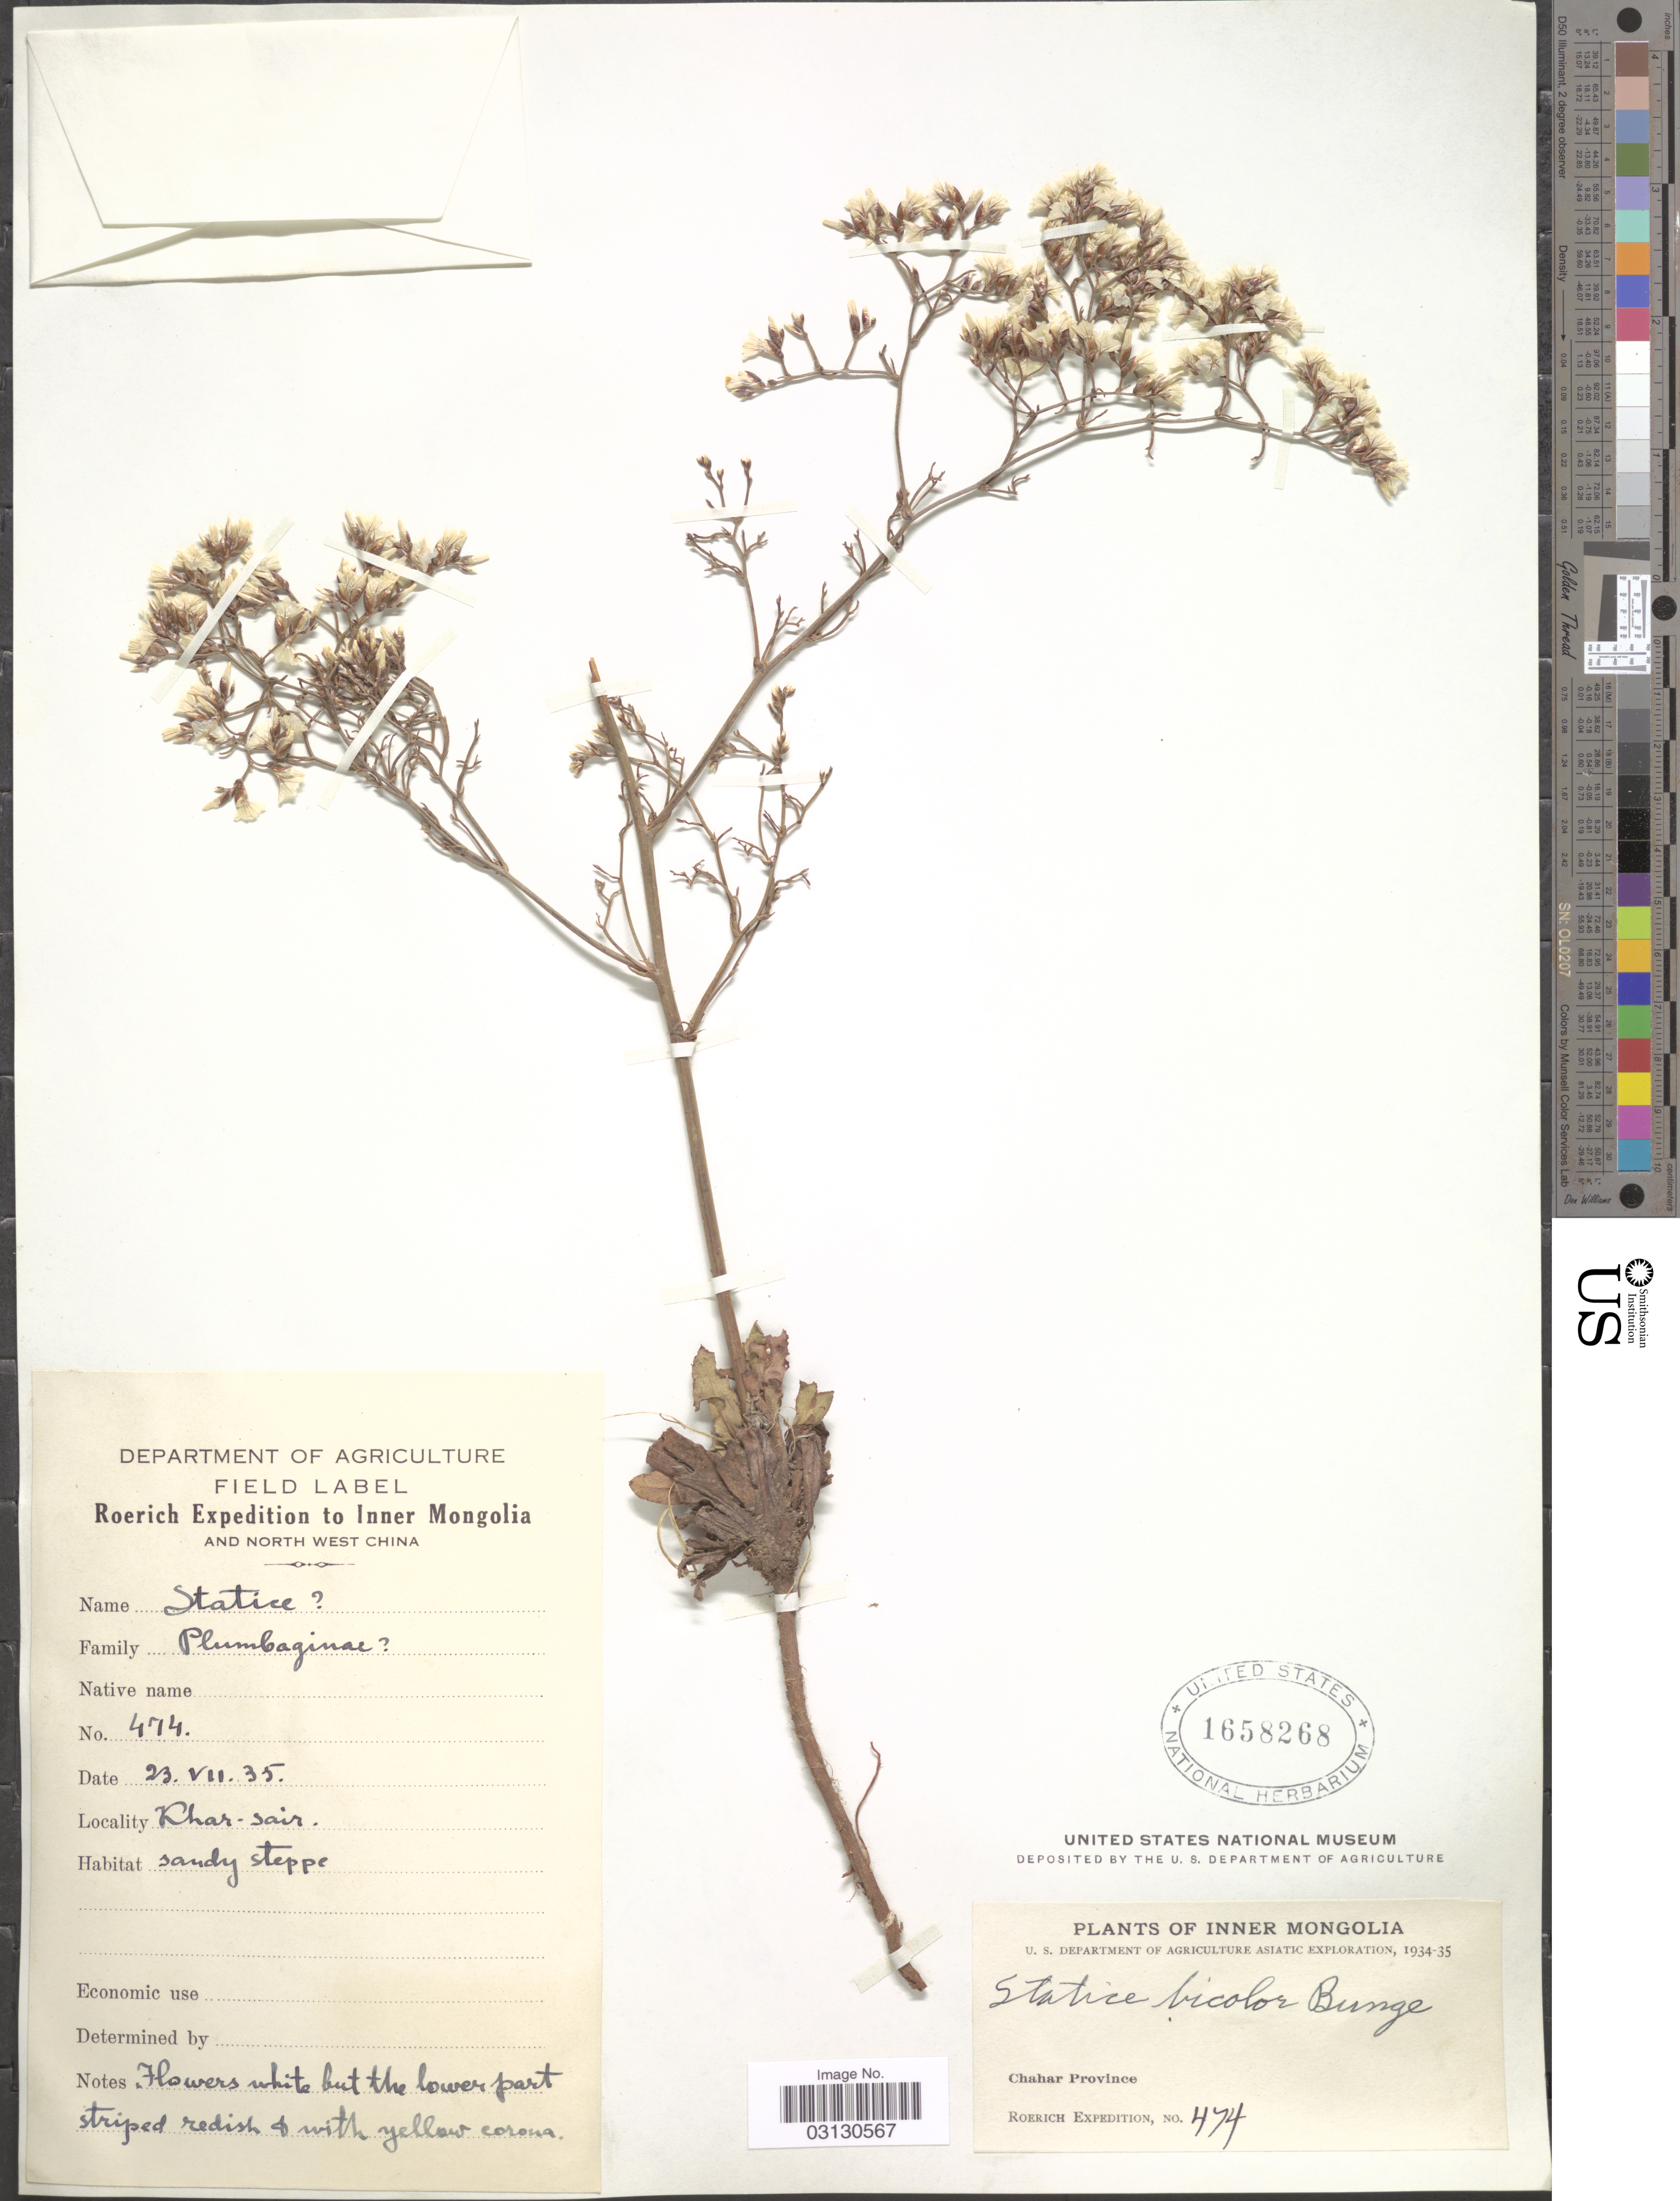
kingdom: Plantae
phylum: Tracheophyta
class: Magnoliopsida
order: Caryophyllales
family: Plumbaginaceae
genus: Limonium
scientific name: Limonium bicolor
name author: (Bunge) Kuntze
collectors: Roerich Expedition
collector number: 474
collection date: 1935-07-23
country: China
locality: Inner Mongolia and North West China. Khar-sair. Chahar Province.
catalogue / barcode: US 1658268